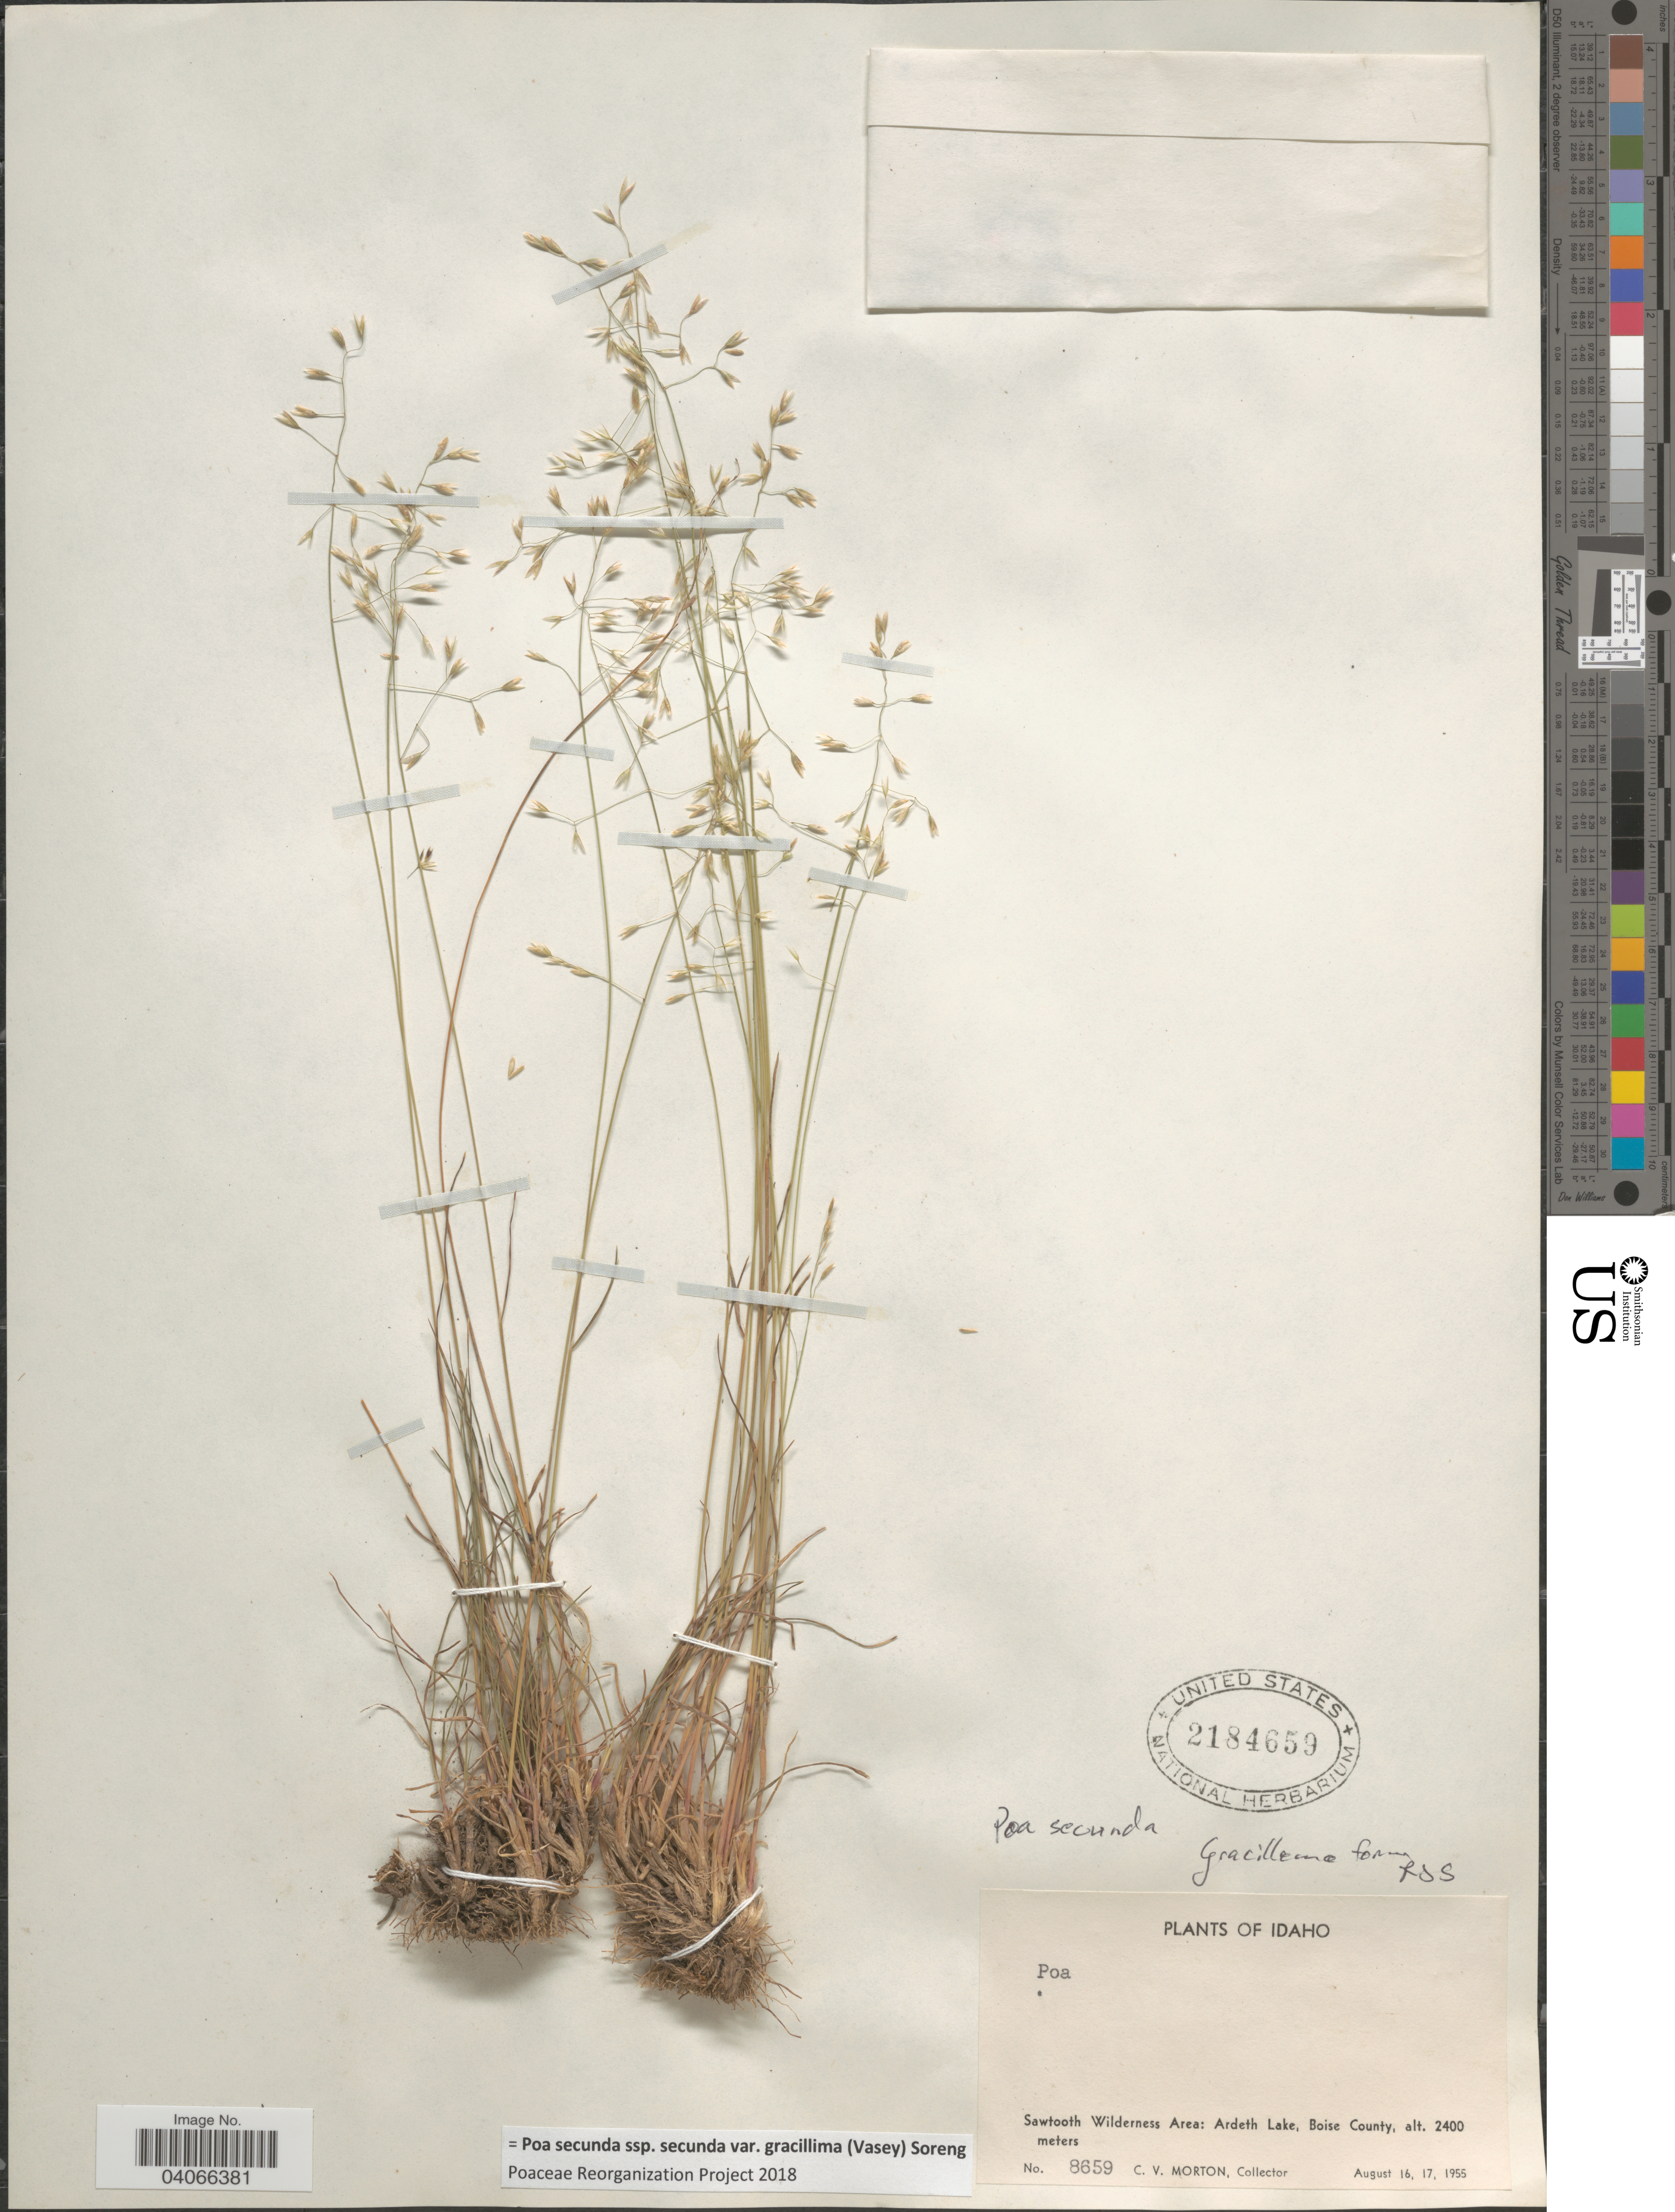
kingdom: Plantae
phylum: Tracheophyta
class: Liliopsida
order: Poales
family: Poaceae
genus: Poa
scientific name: Poa secunda subsp. secunda var. gracillima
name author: (Vasey) Soreng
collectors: C. V. Morton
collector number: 8659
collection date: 1955-08-16/1955-08-17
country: United States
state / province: Idaho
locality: Sawtooth Wilderness Area: Ardeth Lake, Boise County.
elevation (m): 2400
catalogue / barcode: US 2184659